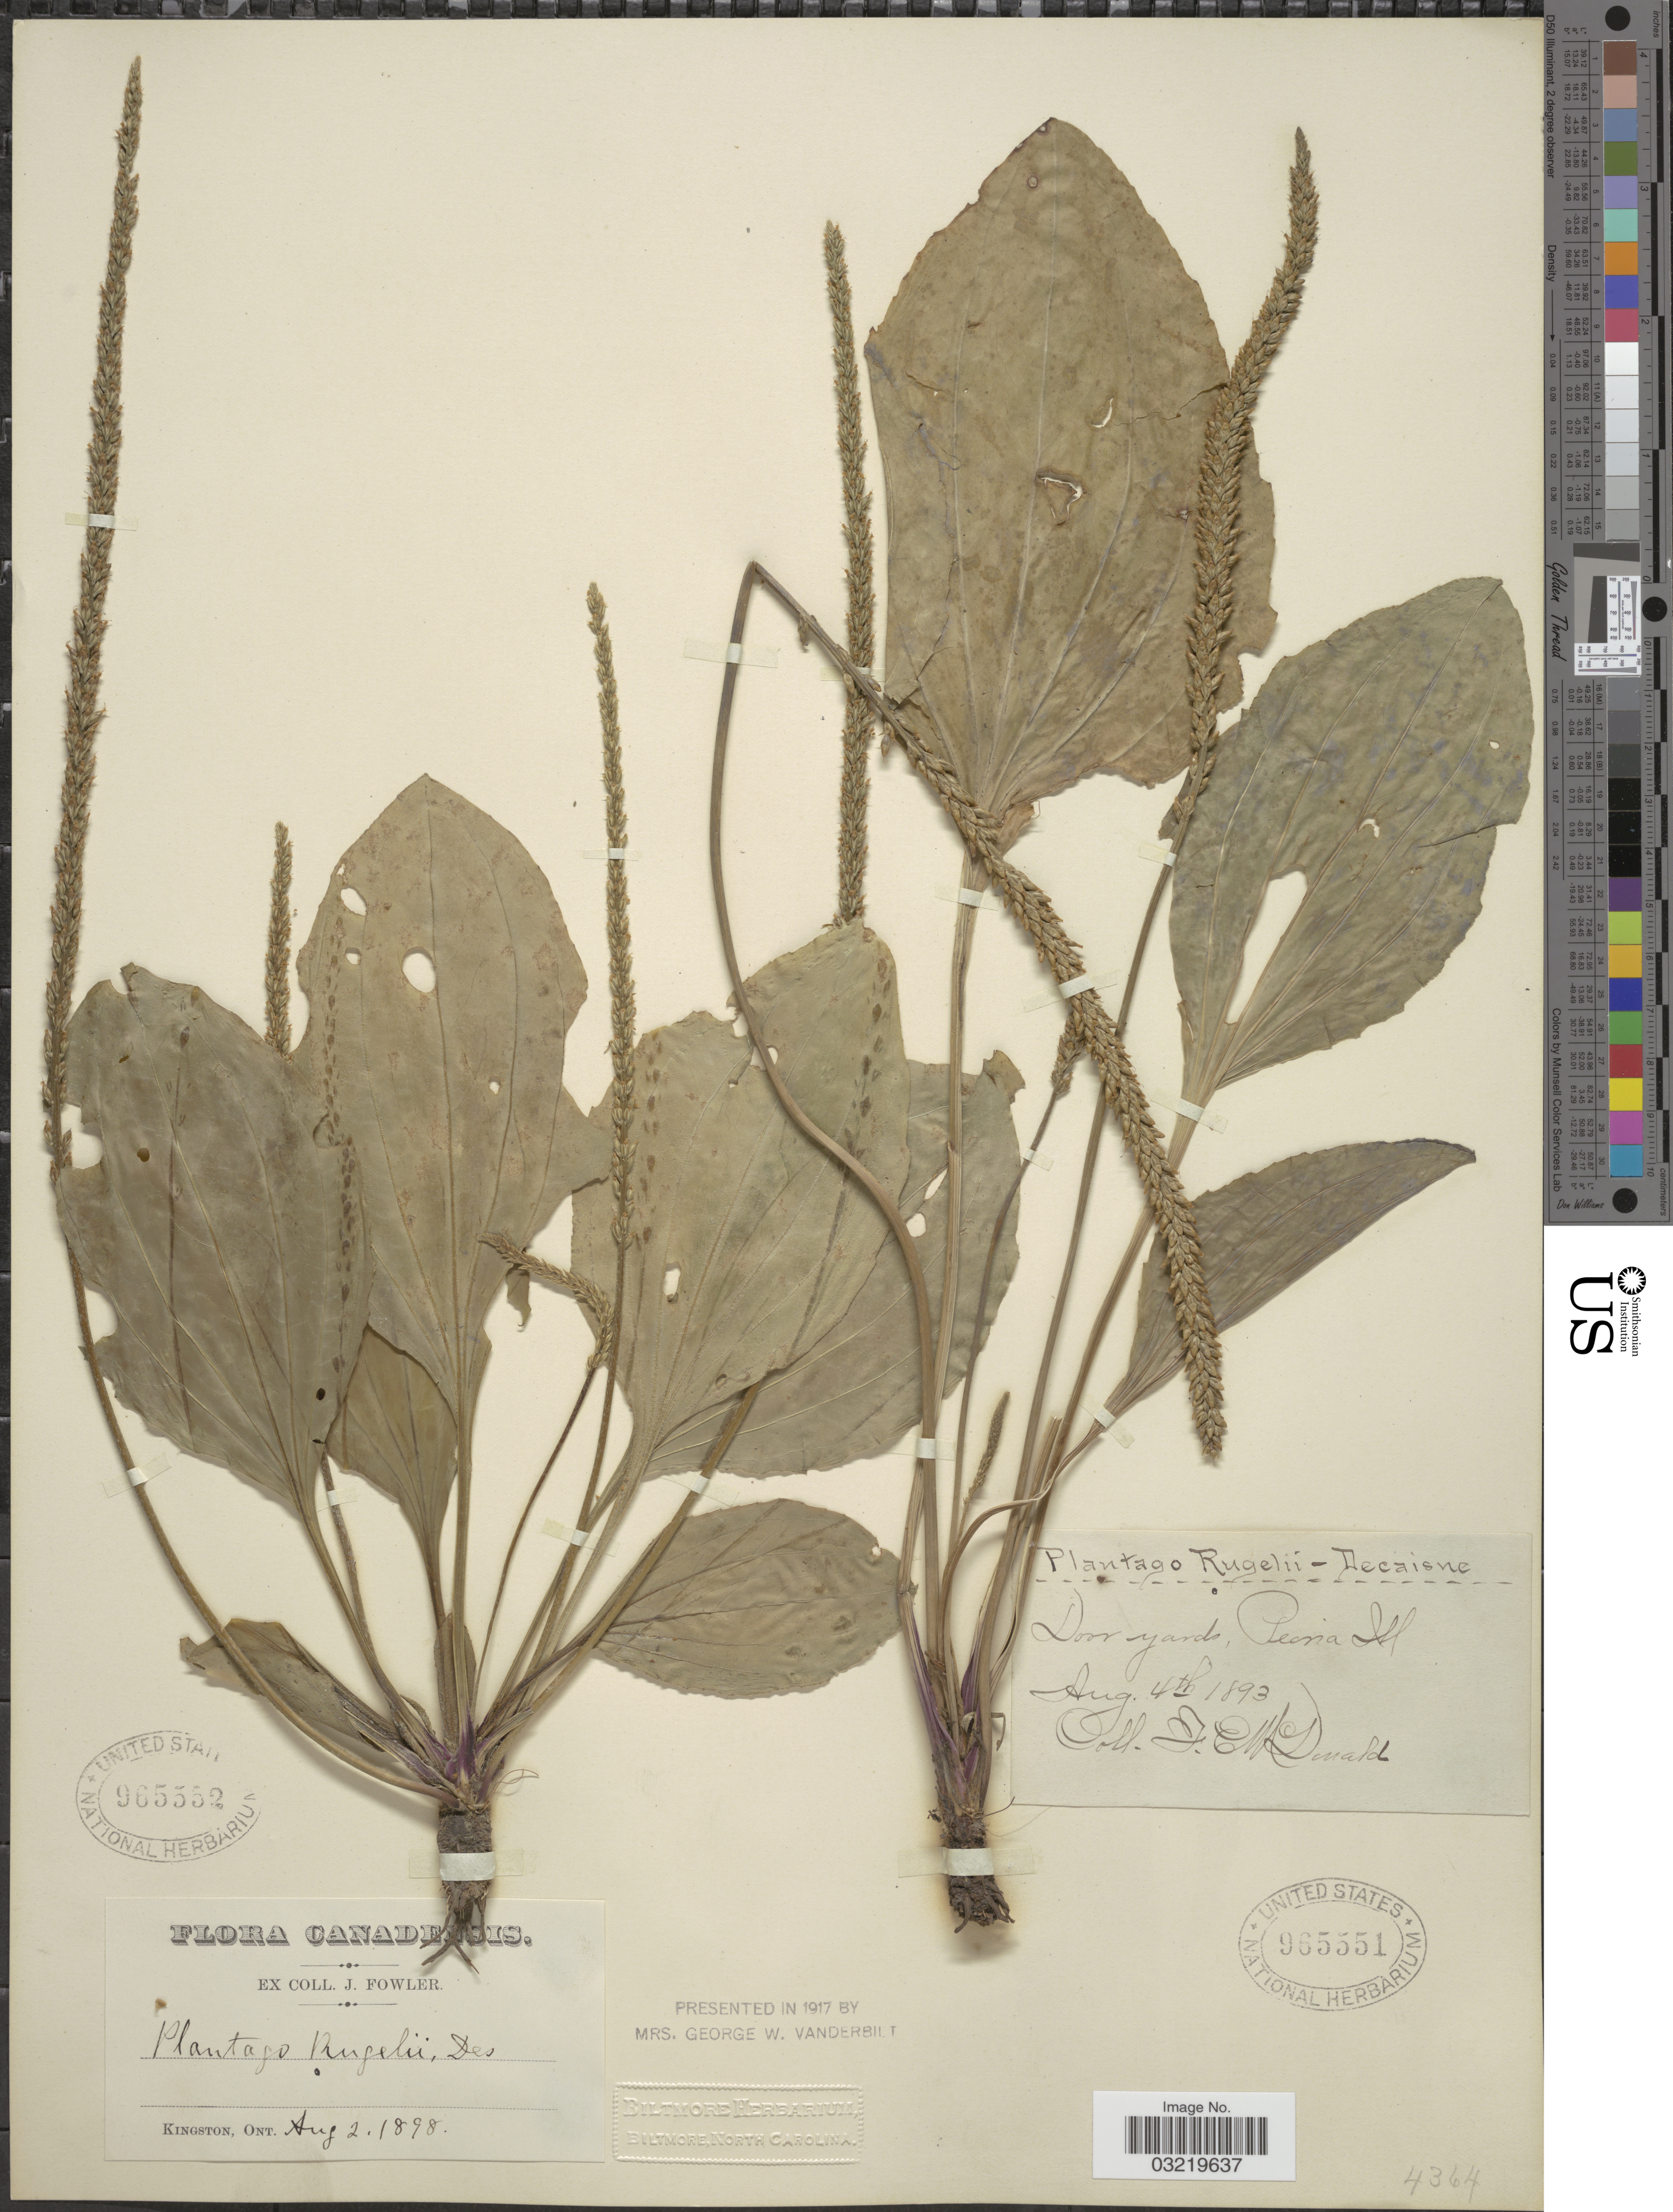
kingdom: Plantae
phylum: Tracheophyta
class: Magnoliopsida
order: Lamiales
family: Plantaginaceae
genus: Plantago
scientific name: Plantago rugelii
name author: Decne.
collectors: J. Fowler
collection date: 1898-08-02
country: Canada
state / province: Ontario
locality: Kingston.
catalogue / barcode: US 965552